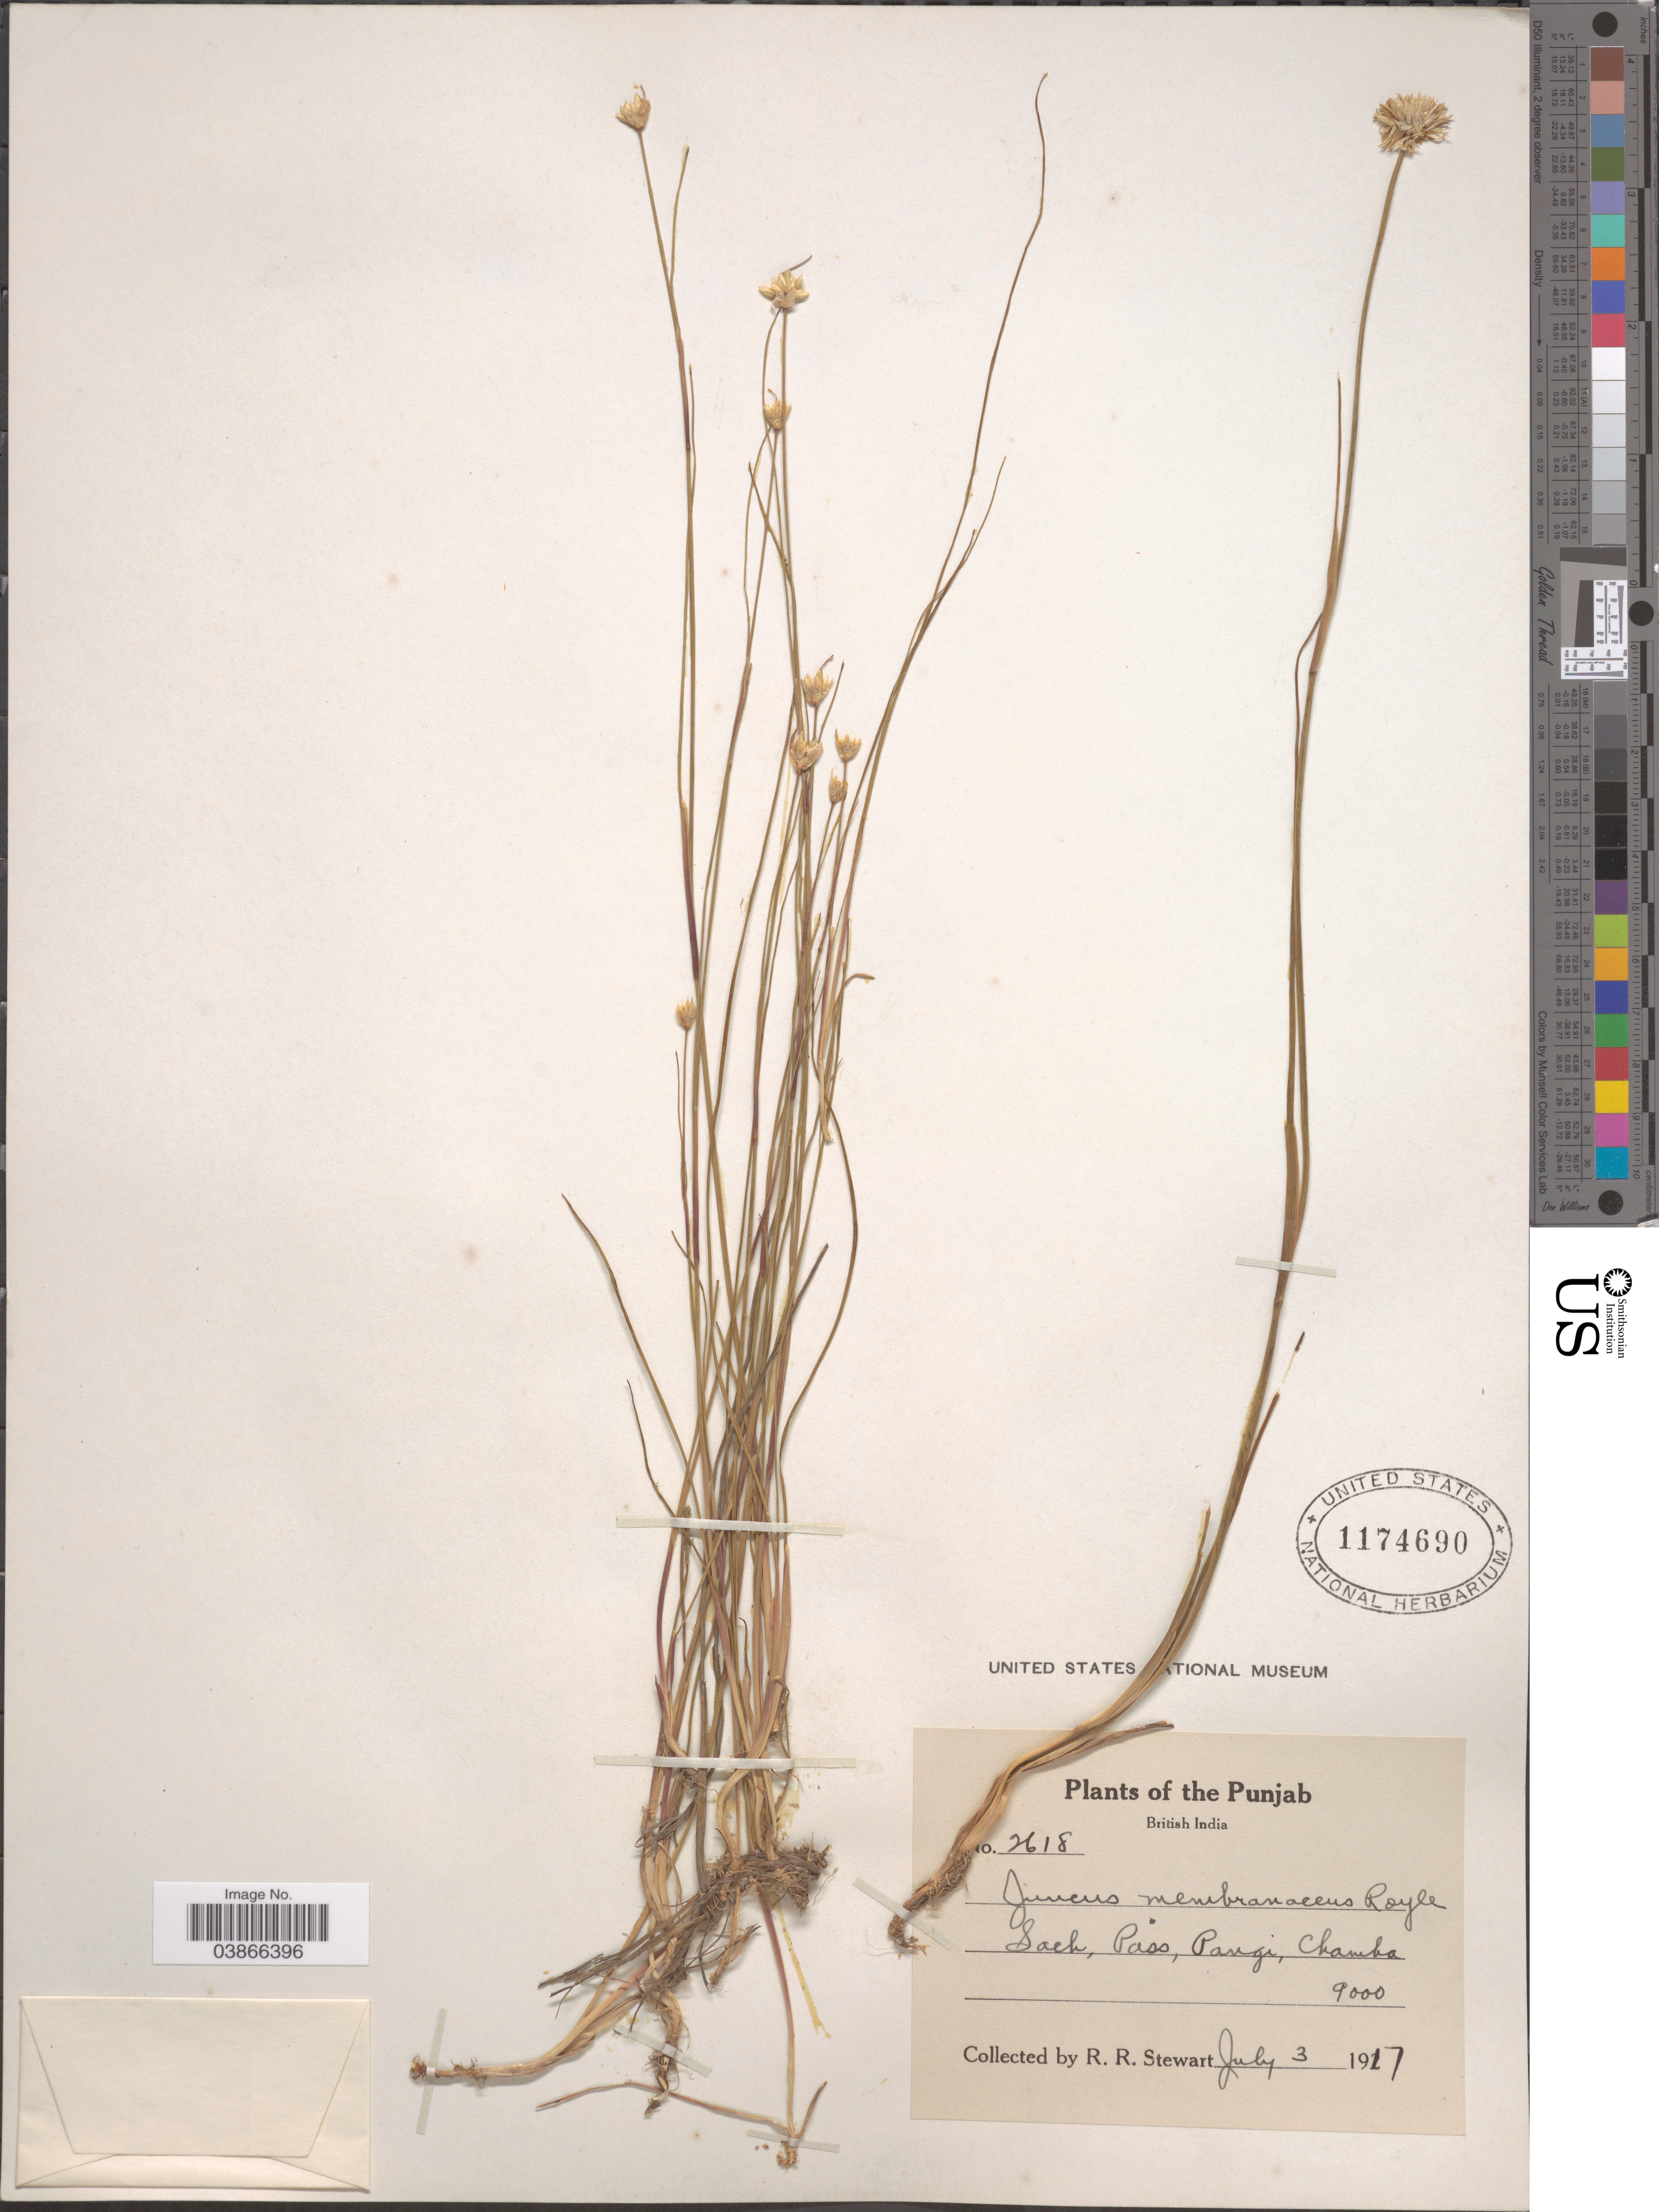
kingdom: Plantae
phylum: Tracheophyta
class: Liliopsida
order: Poales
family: Juncaceae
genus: Juncus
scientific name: Juncus membranaceus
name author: Royle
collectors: R. Stewart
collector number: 2618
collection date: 1917-07-03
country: India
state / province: Punjab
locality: British India. Sach, Pass, Pangi, Chamba.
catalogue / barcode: US 1174690